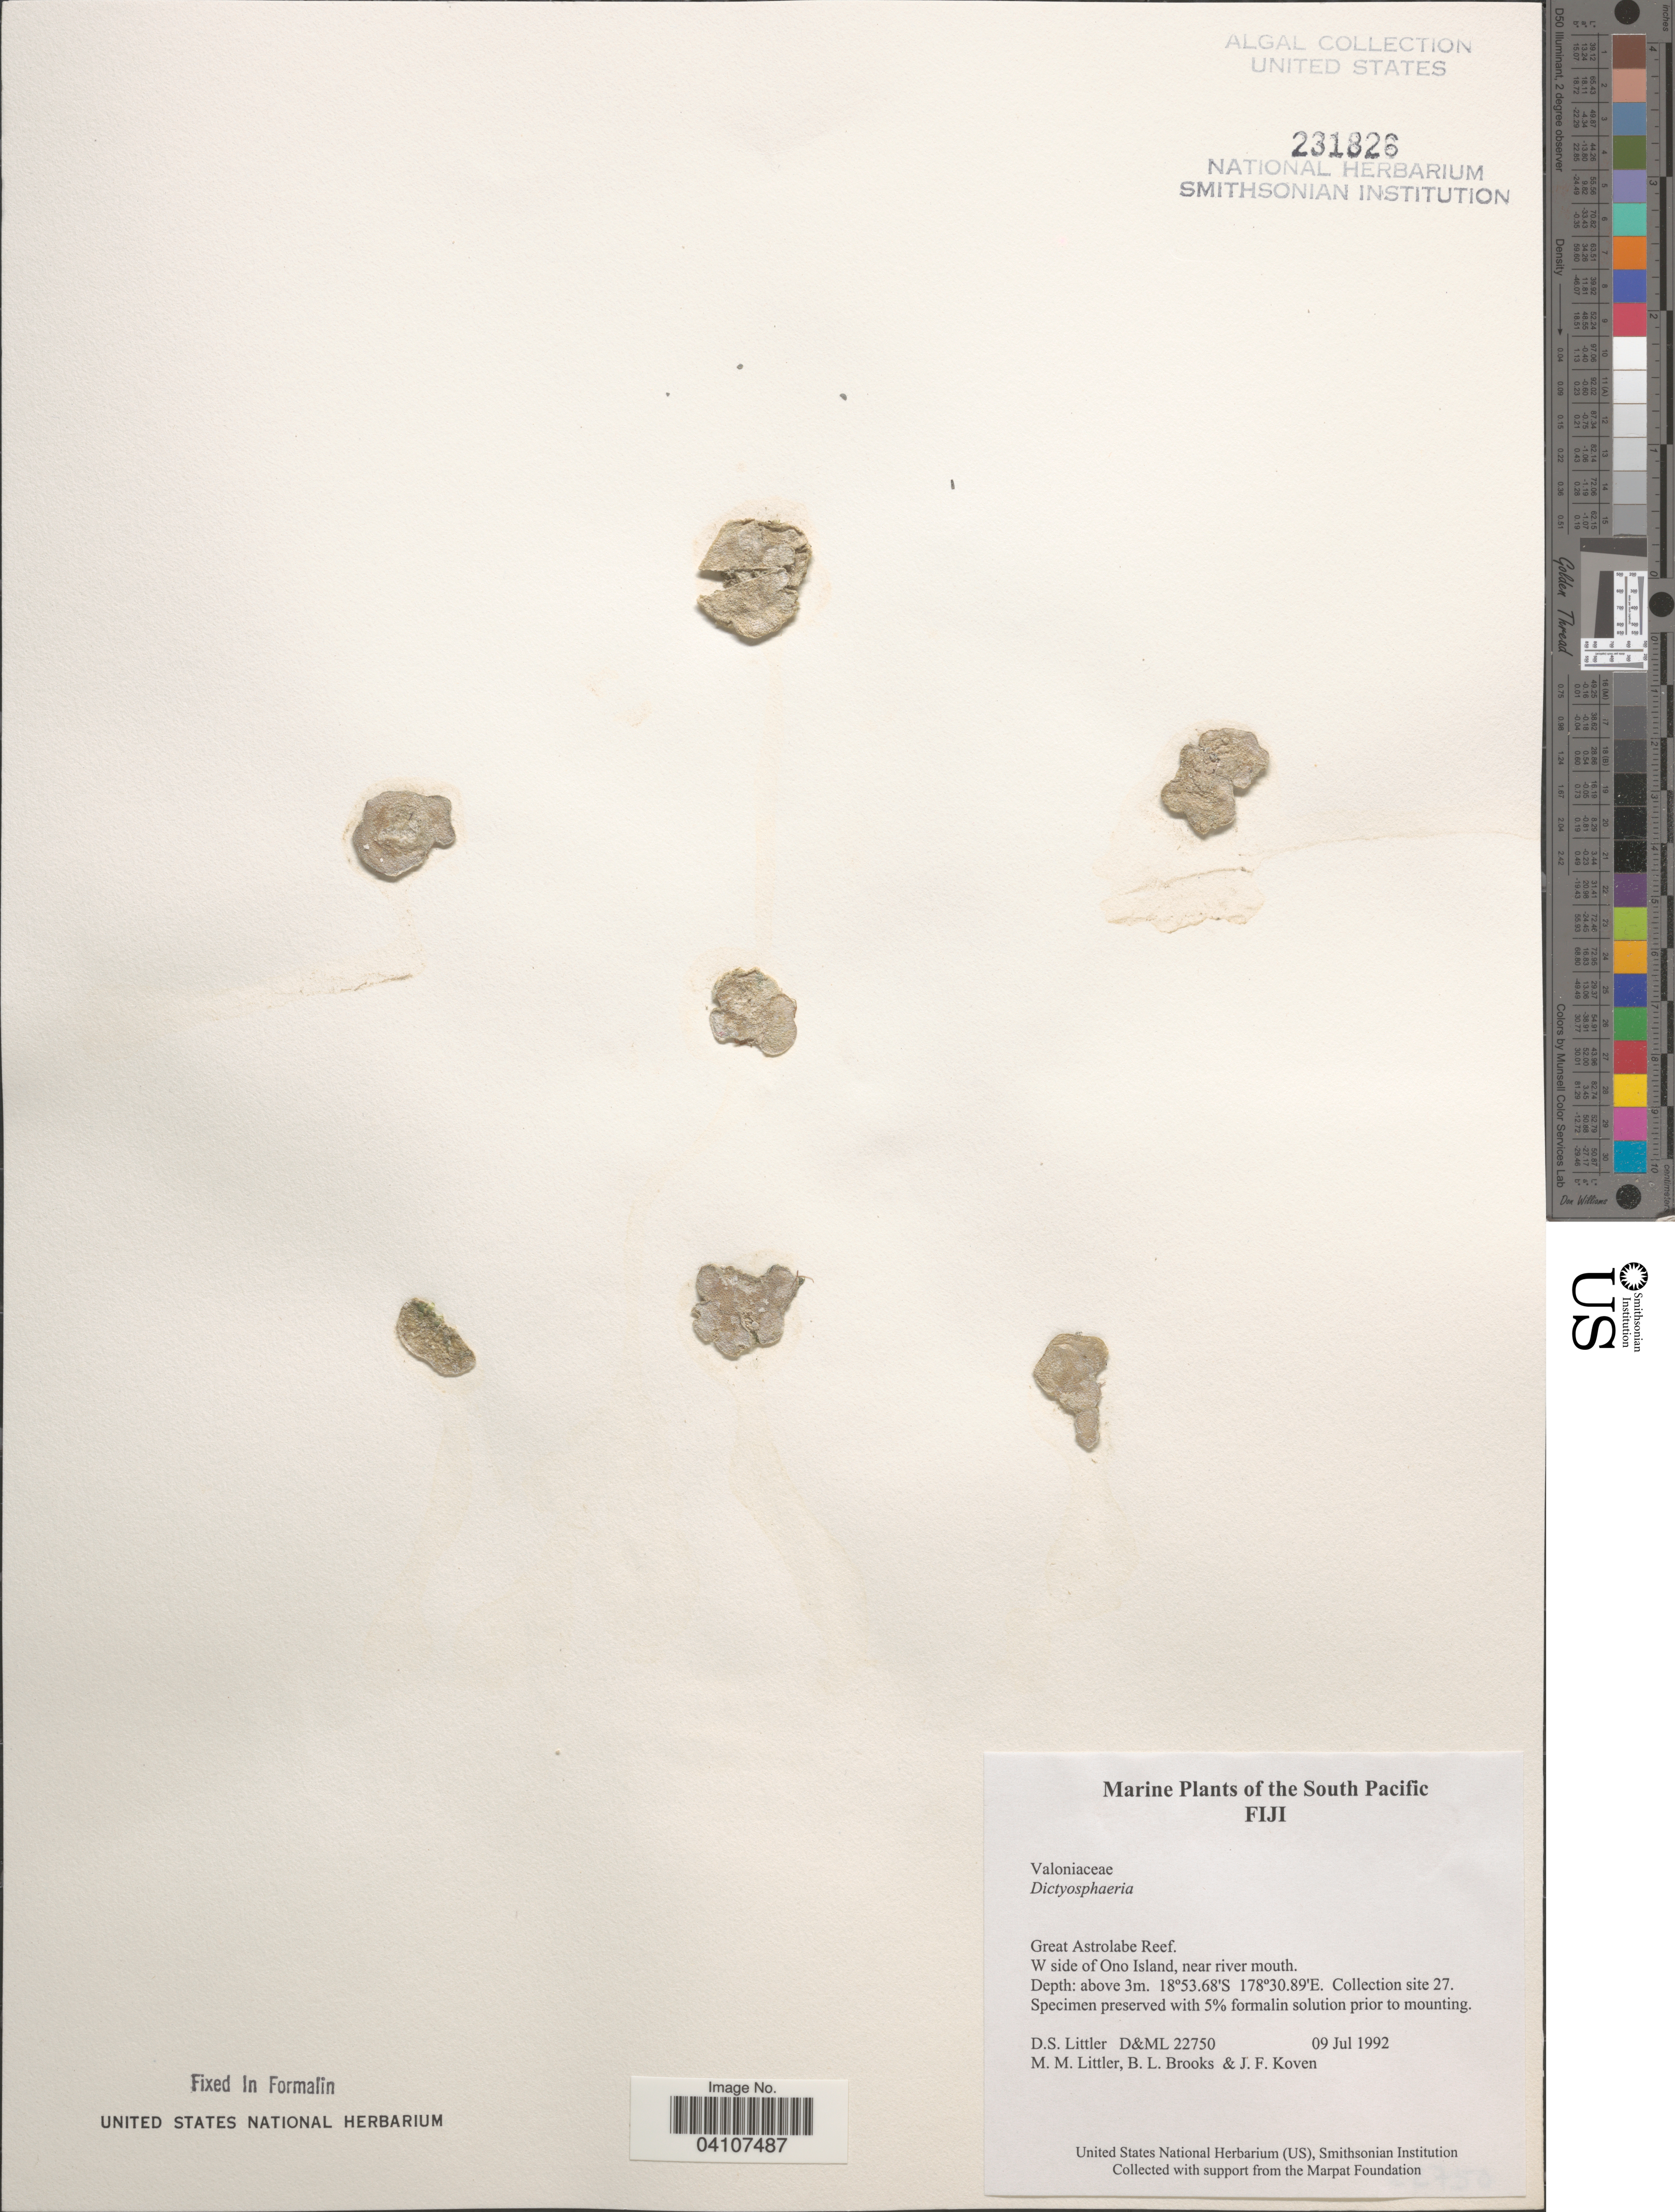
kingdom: Plantae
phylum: Chlorophyta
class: Ulvophyceae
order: Siphonocladales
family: Siphonocladaceae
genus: Dictyosphaeria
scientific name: Dictyosphaeria sp.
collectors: D. S. Littler, B. Brooks & J. Koven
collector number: D&ML 22749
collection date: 1992-07-09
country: Fiji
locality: The South Pacific. Great Astrolabe Reef. W side of Ono Island, near river mouth. Collection site 27.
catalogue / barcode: US 231826